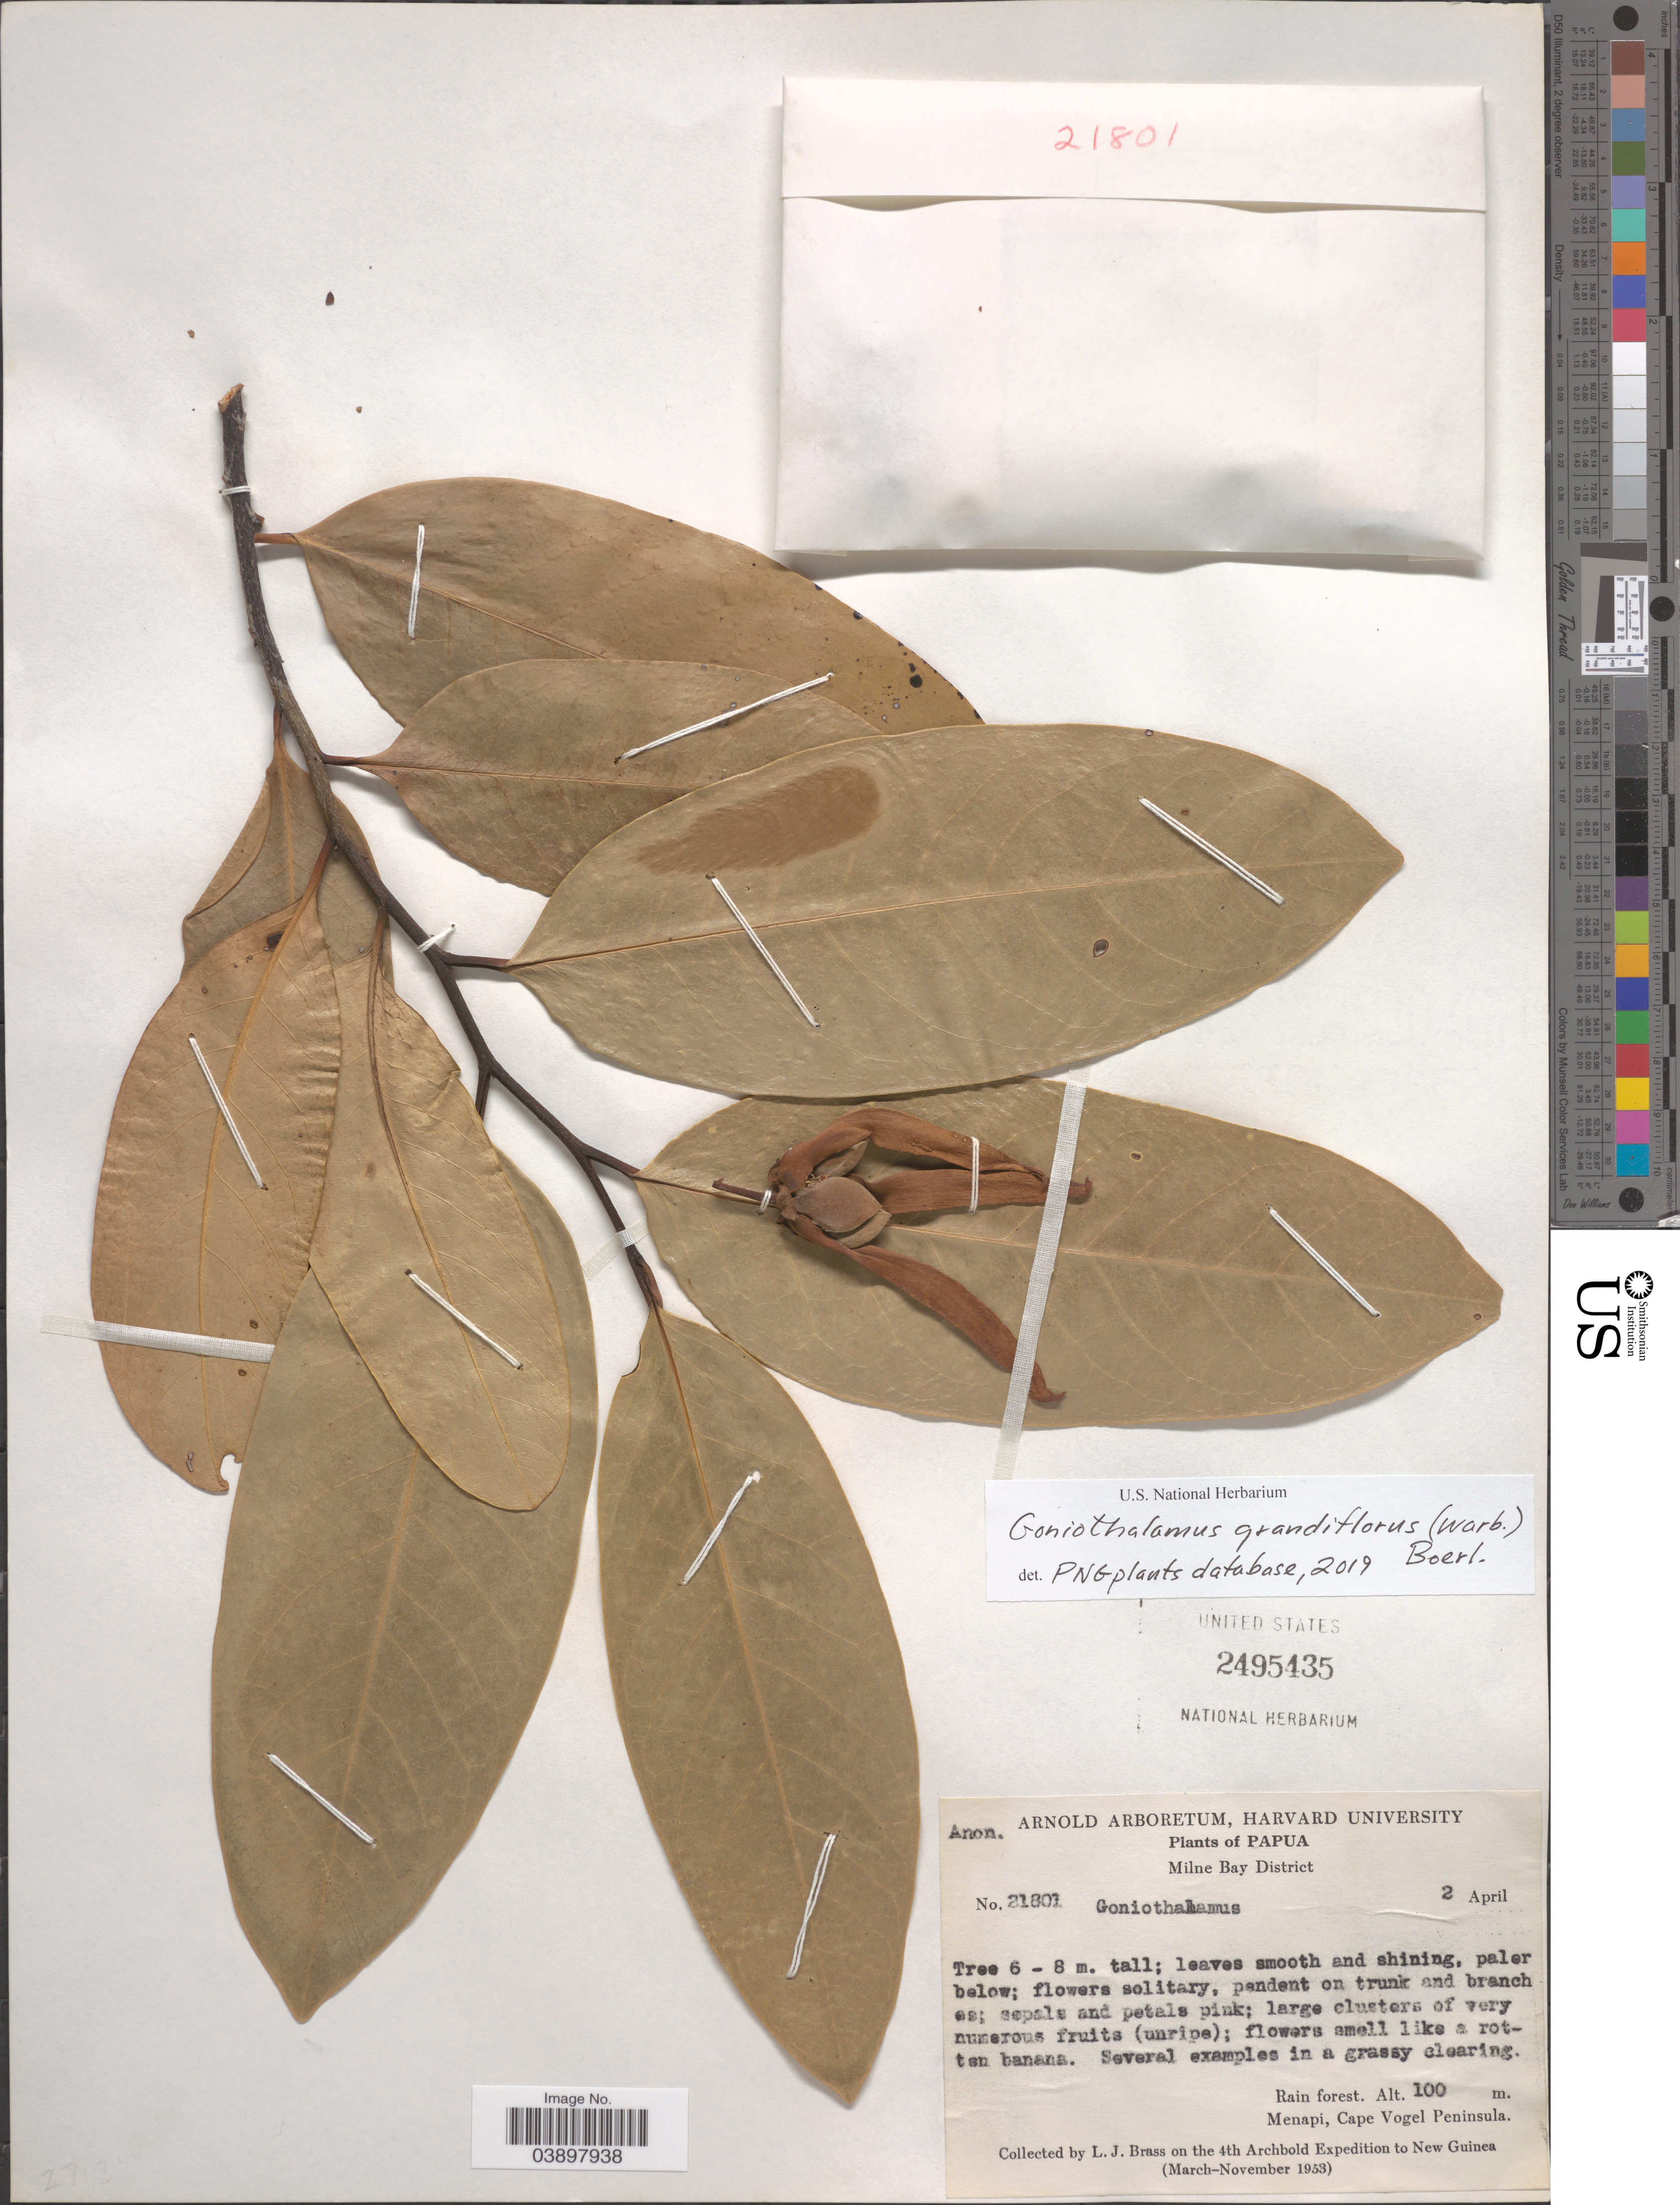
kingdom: Plantae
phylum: Tracheophyta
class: Magnoliopsida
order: Magnoliales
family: Annonaceae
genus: Goniothalamus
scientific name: Goniothalamus grandiflorus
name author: Boerl.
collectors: L. J. Brass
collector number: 21801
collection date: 1953-04-02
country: Papua New Guinea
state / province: Milne Bay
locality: Milne Bay District. Menapi, Cape Vogel Peninsula. New Guinea.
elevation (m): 100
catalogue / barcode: US 2495435